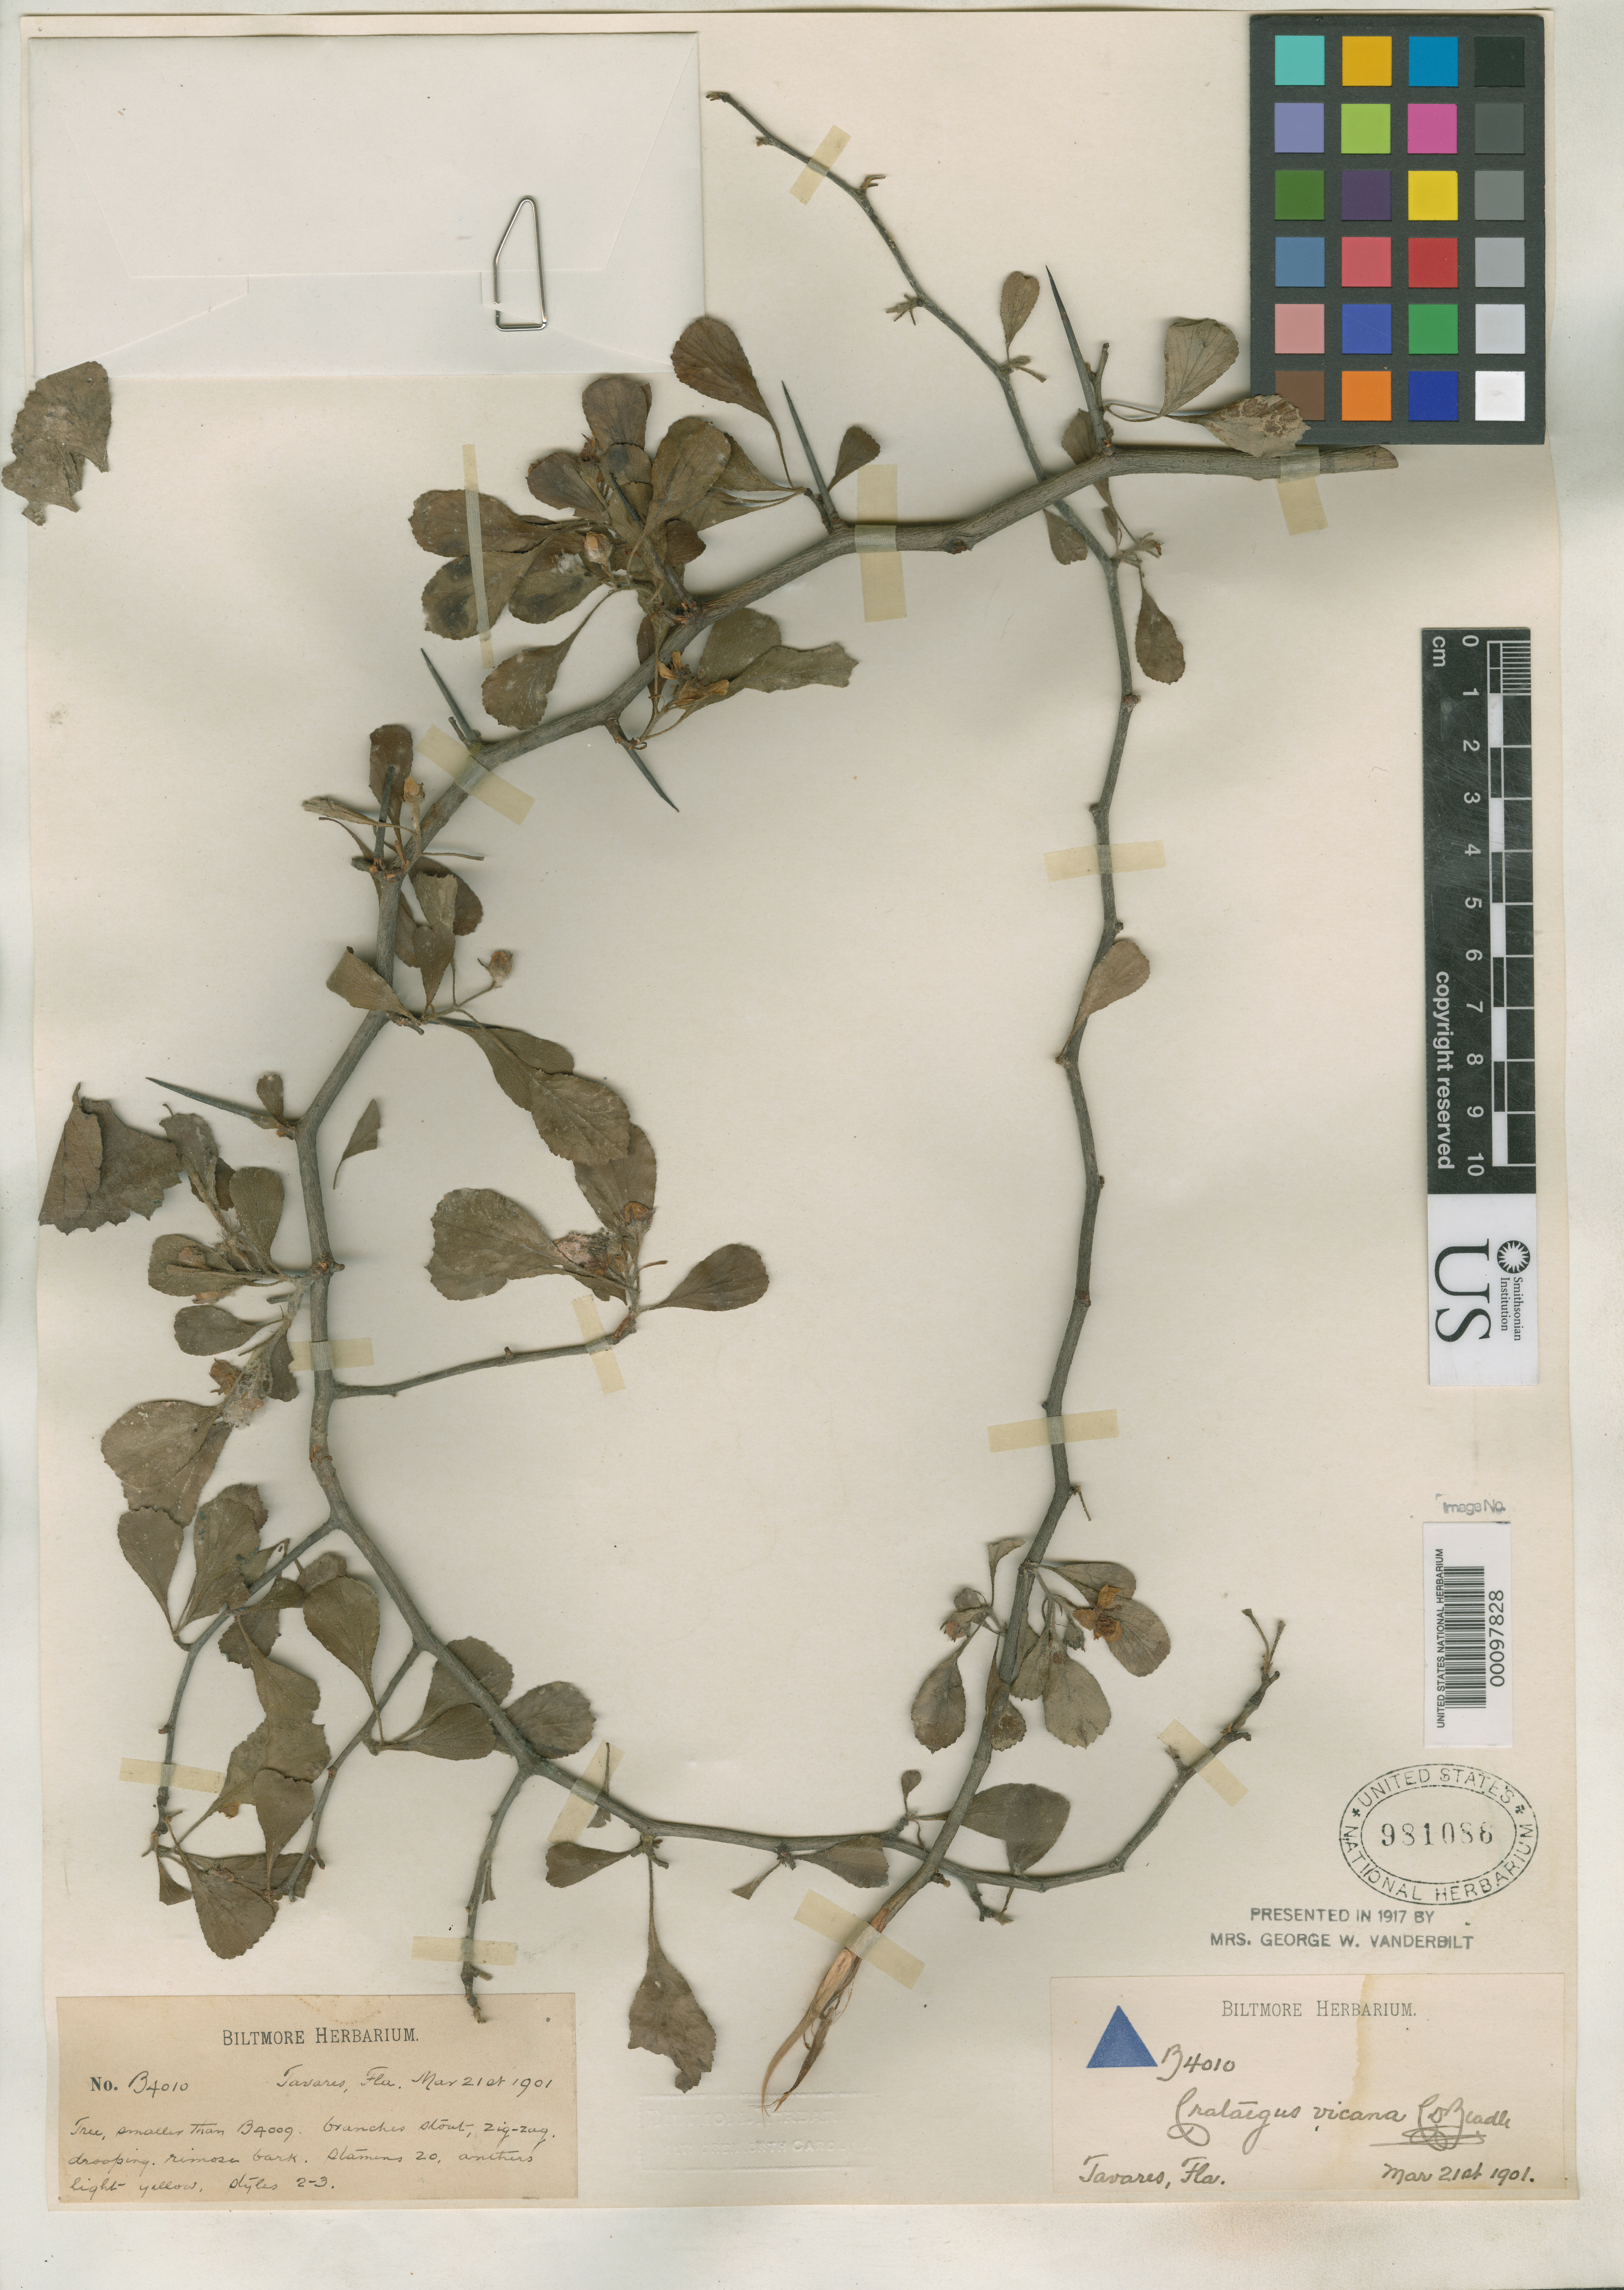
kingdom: Plantae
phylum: Tracheophyta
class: Magnoliopsida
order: Rosales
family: Rosaceae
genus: Crataegus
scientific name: Crataegus vicana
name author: Beadle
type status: Syntype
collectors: ex herb. Biltmore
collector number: B 4010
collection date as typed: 21 Mar 1901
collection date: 1901-03-21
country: United States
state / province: Florida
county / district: Lake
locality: Tavares.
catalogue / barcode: US 981086